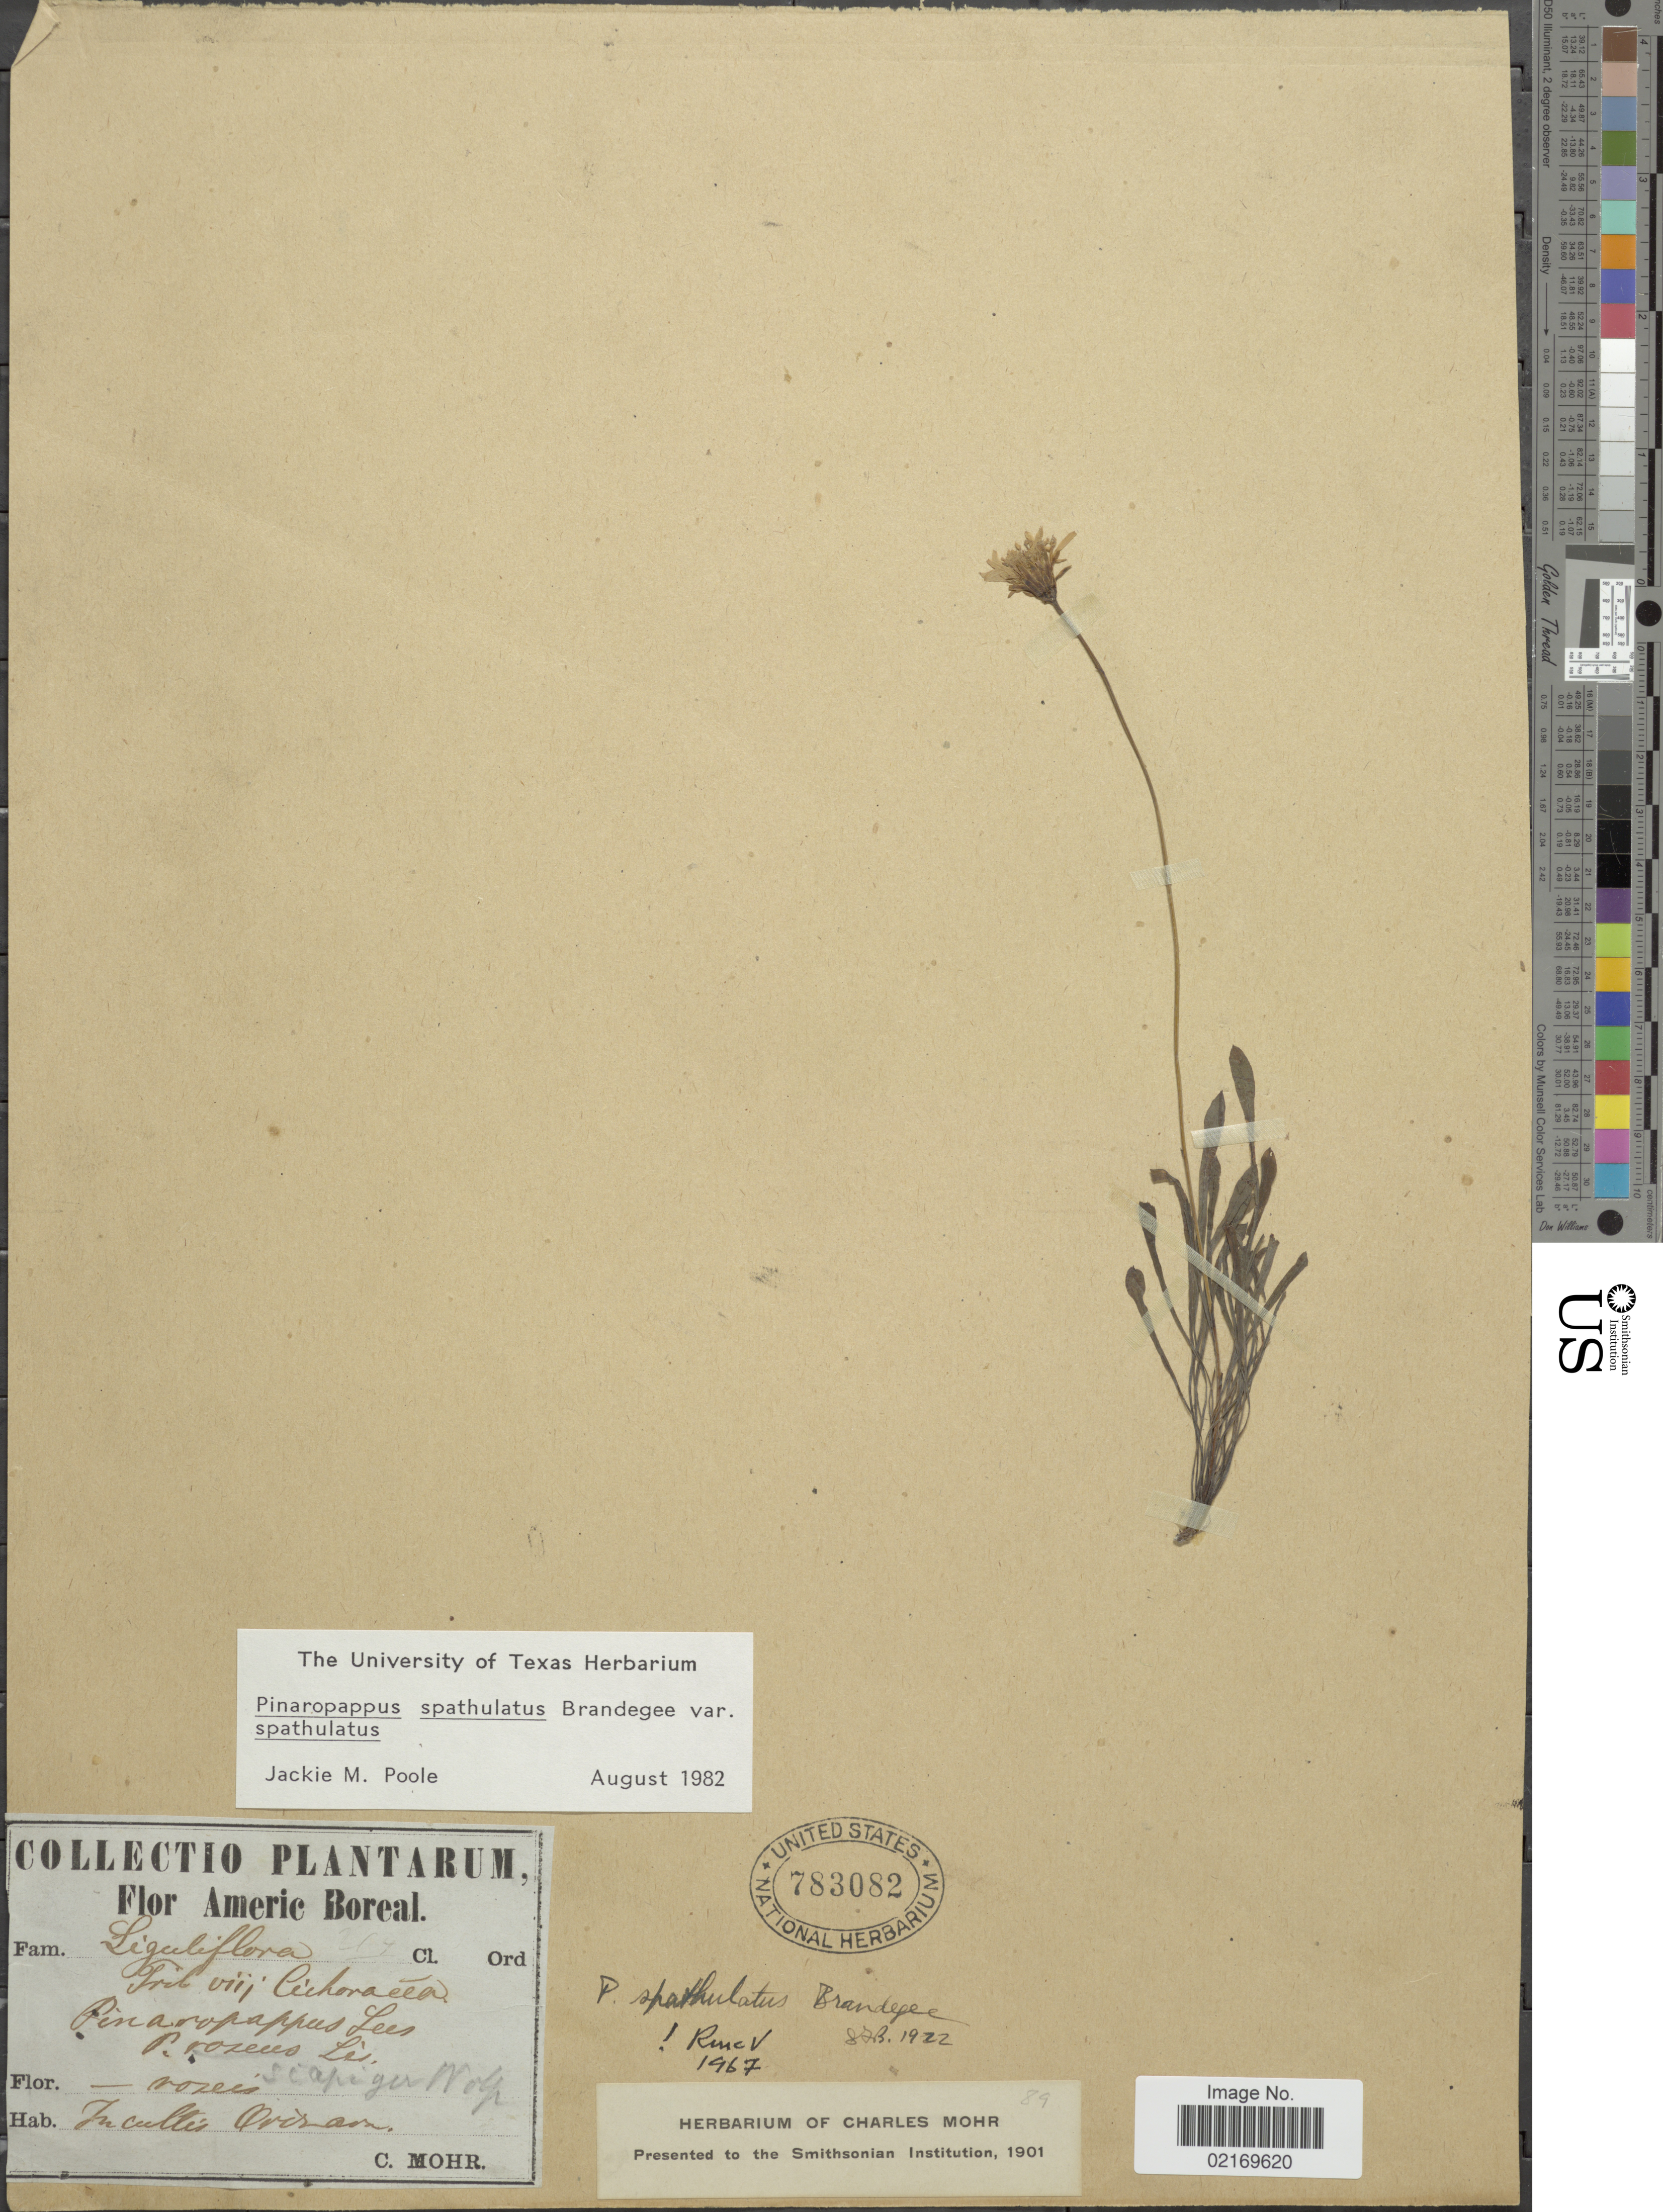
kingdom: Plantae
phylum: Tracheophyta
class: Magnoliopsida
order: Asterales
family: Asteraceae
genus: Pinaropappus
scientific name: Pinaropappus spathulatus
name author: Brandegee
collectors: Mohr, C. T. (herbarium)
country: Mexico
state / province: Veracruz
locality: Americ Boreal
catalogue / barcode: US 783082